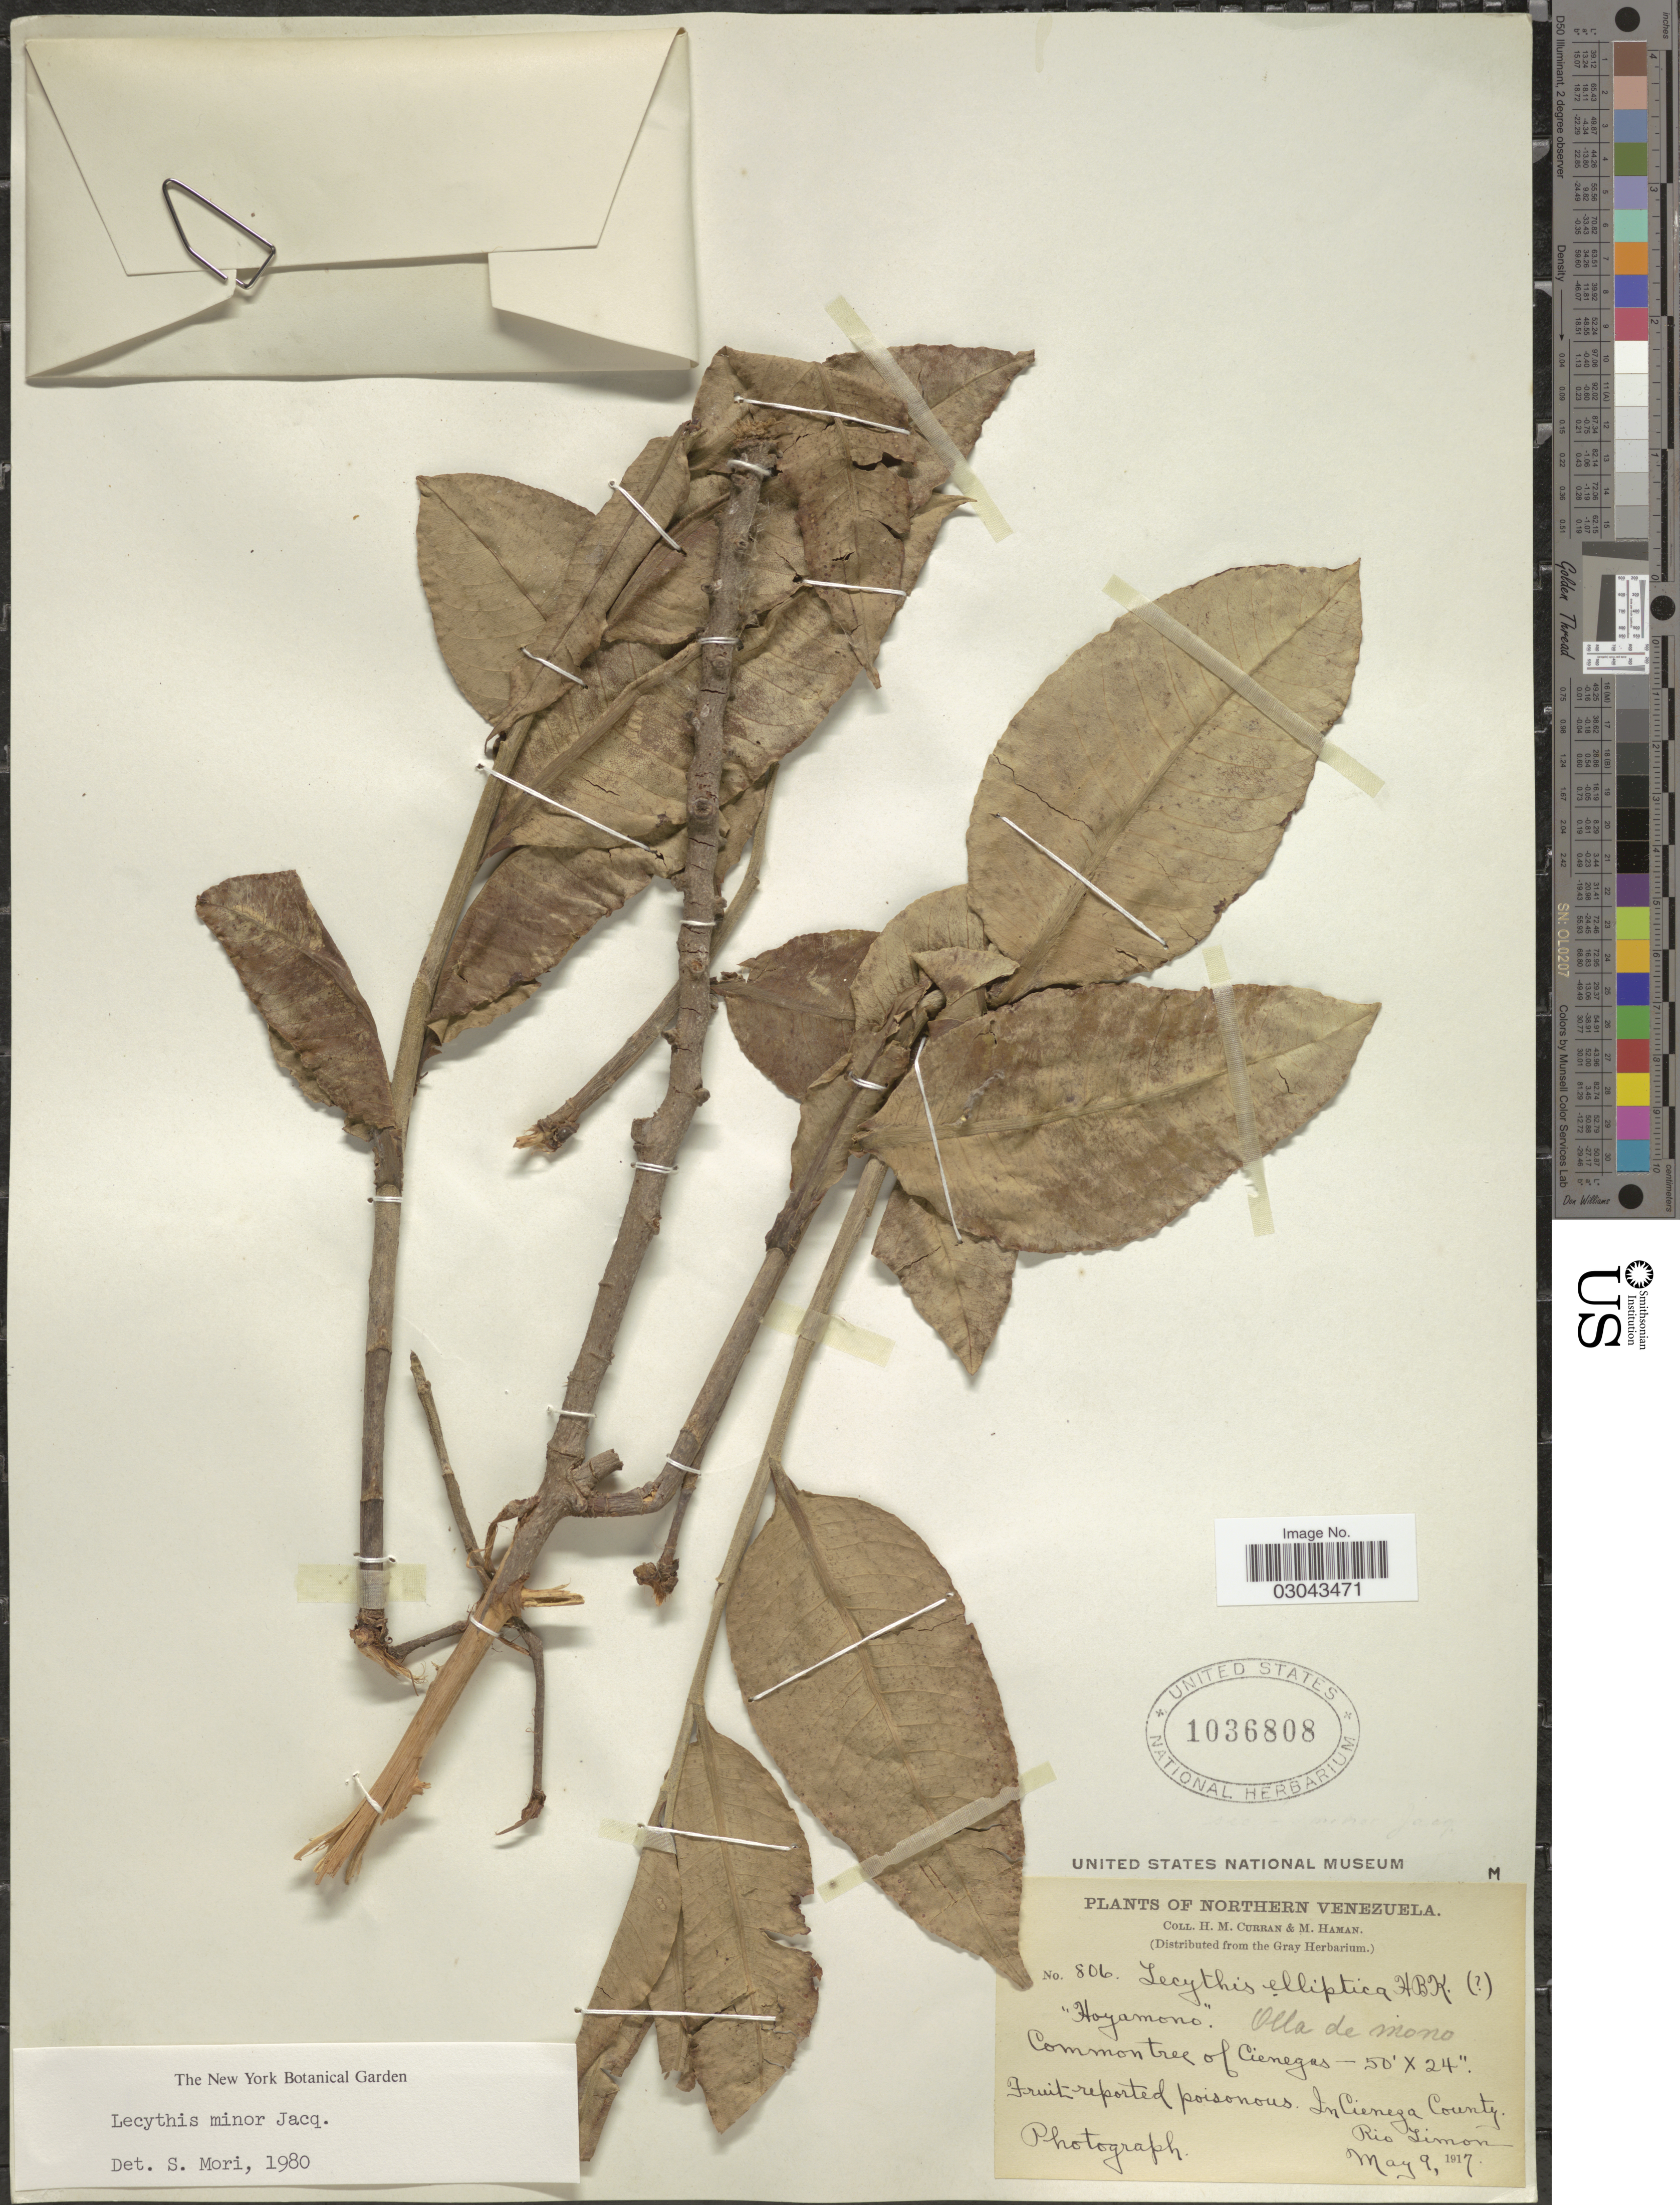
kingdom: Plantae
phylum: Tracheophyta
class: Magnoliopsida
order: Ericales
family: Lecythidaceae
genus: Lecythis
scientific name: Lecythis minor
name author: Jacq.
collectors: H. M. Curran & M. Haman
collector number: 806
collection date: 1917-05-09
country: Venezuela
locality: Northern Venezuela, Common tree of Cienegas, In Cienega County. Rio Limón.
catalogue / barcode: US 1036808